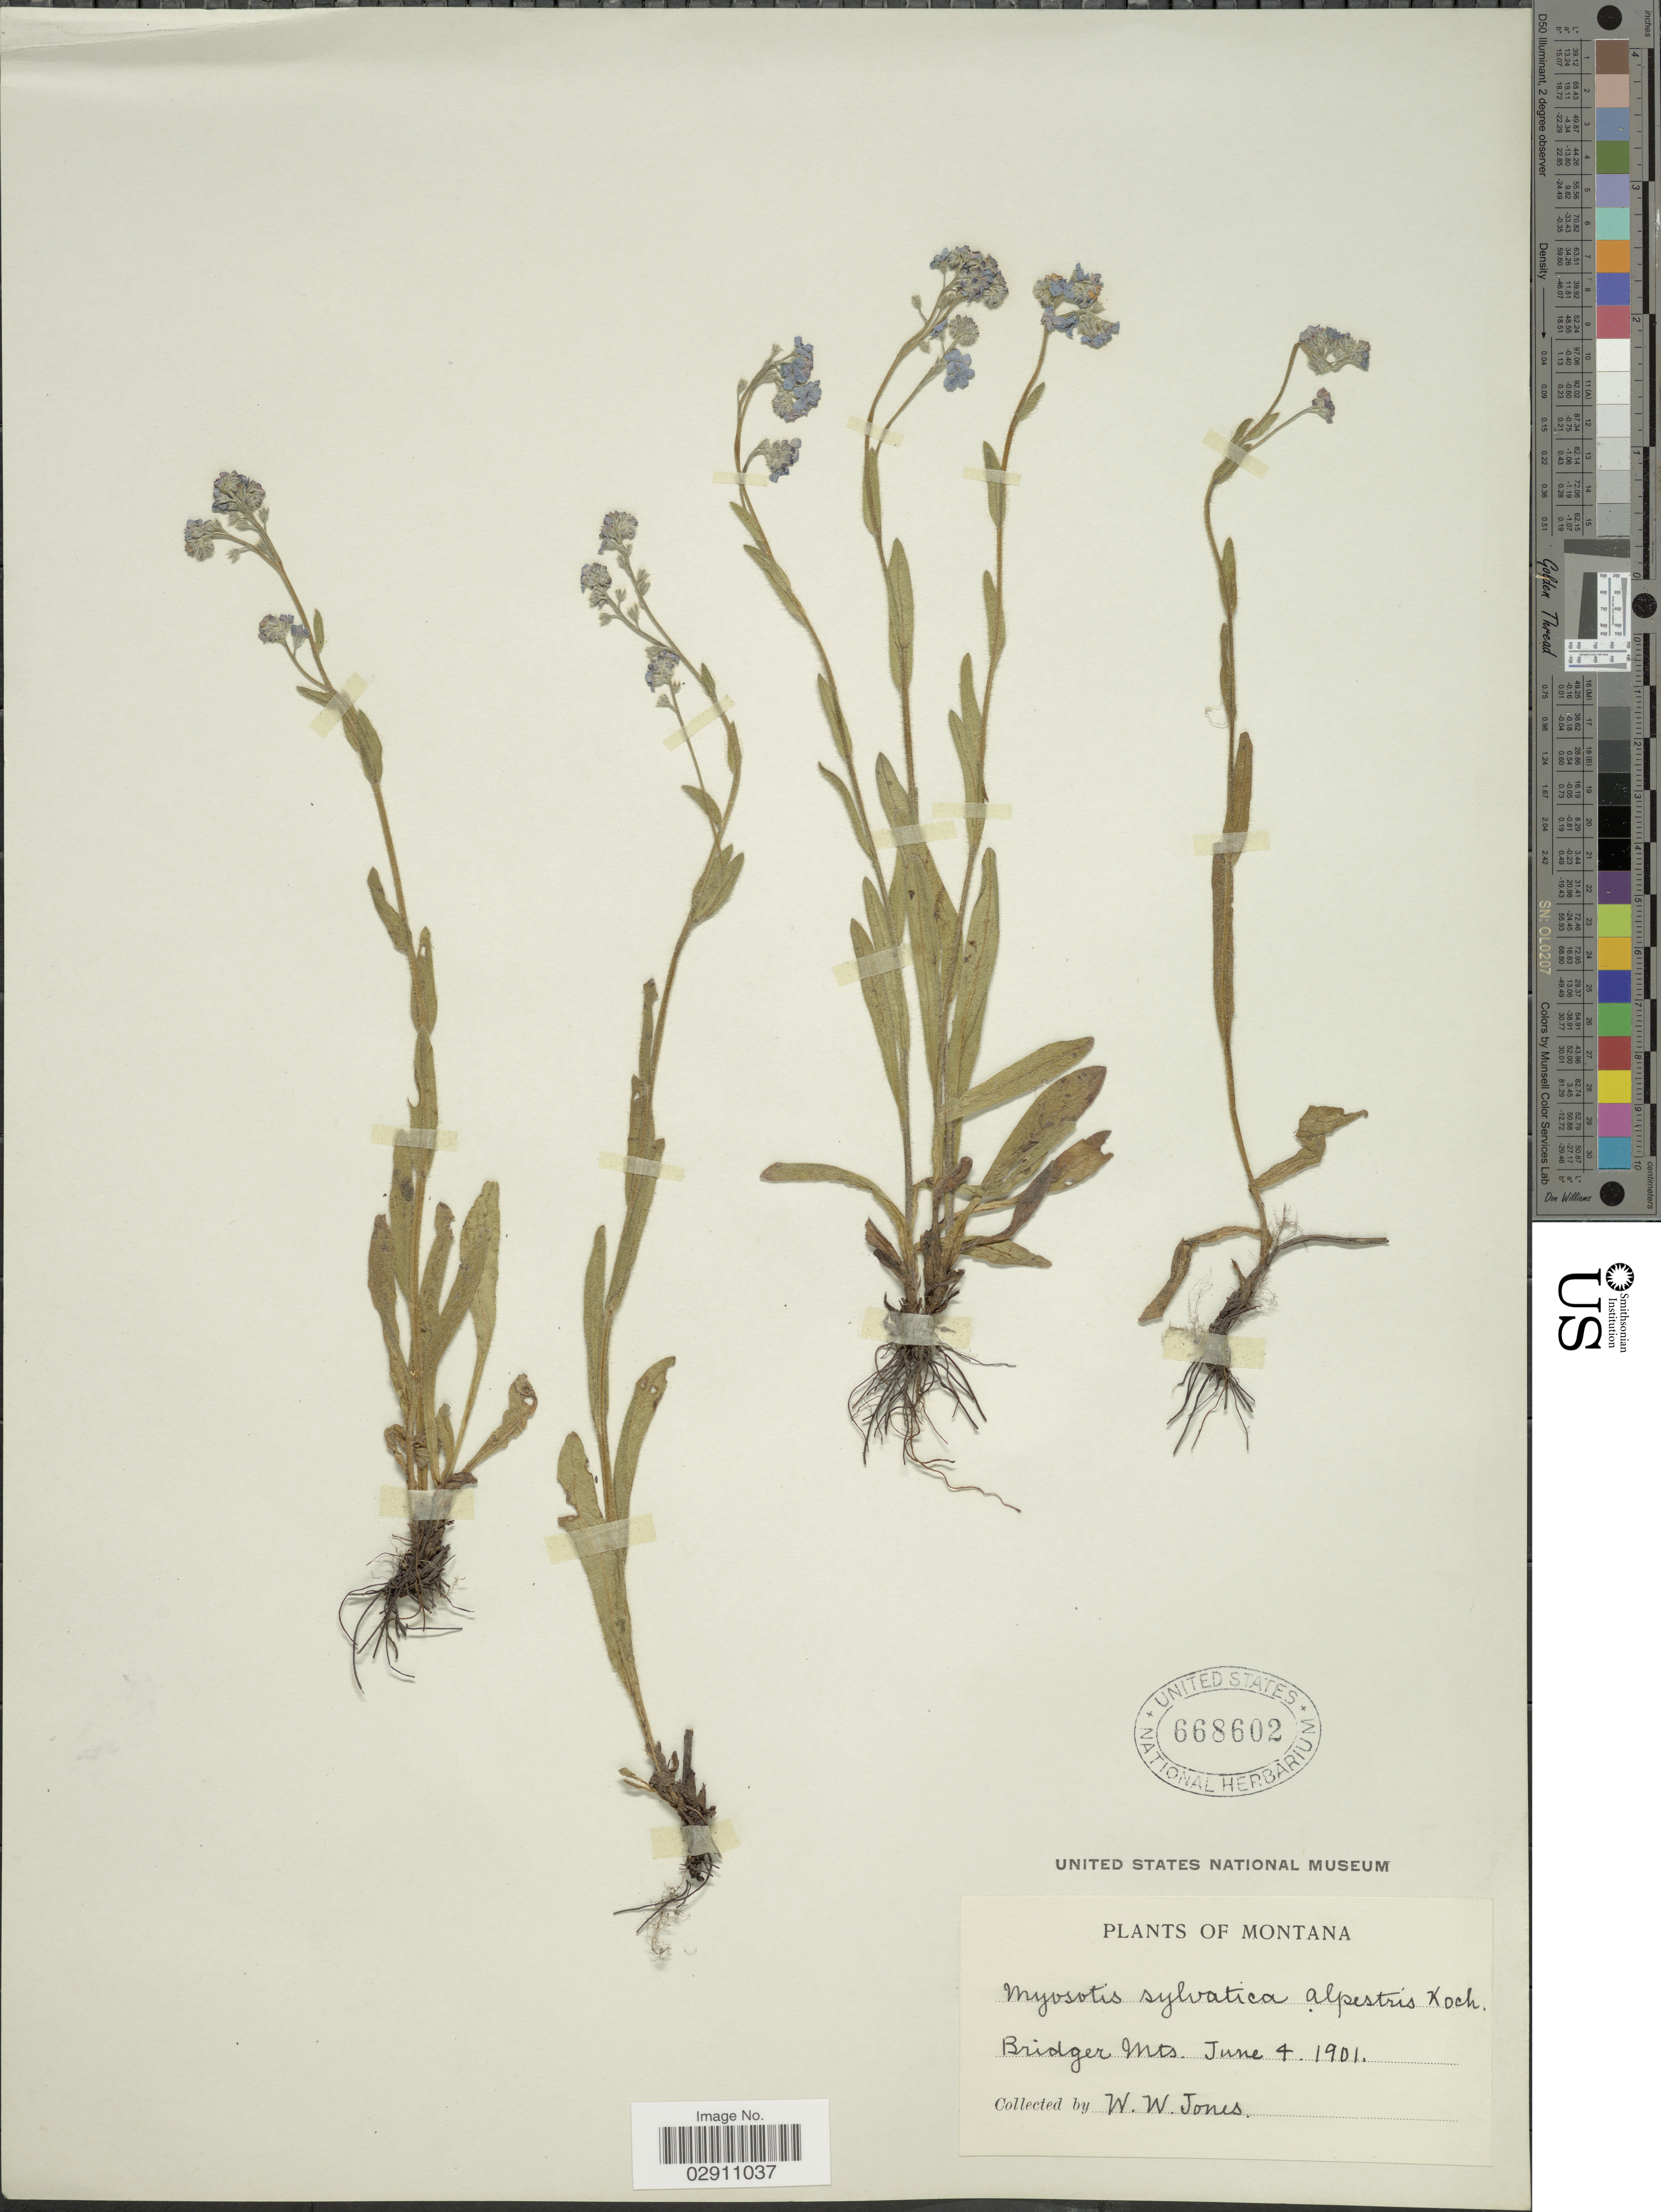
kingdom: Plantae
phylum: Tracheophyta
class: Magnoliopsida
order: Boraginales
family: Boraginaceae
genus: Myosotis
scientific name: Myosotis alpestris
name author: F.W. Schmidt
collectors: W. W. Jones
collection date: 1901-06-04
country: United States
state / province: Montana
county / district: Gallatin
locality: Bridger Mts.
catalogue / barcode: US 668602